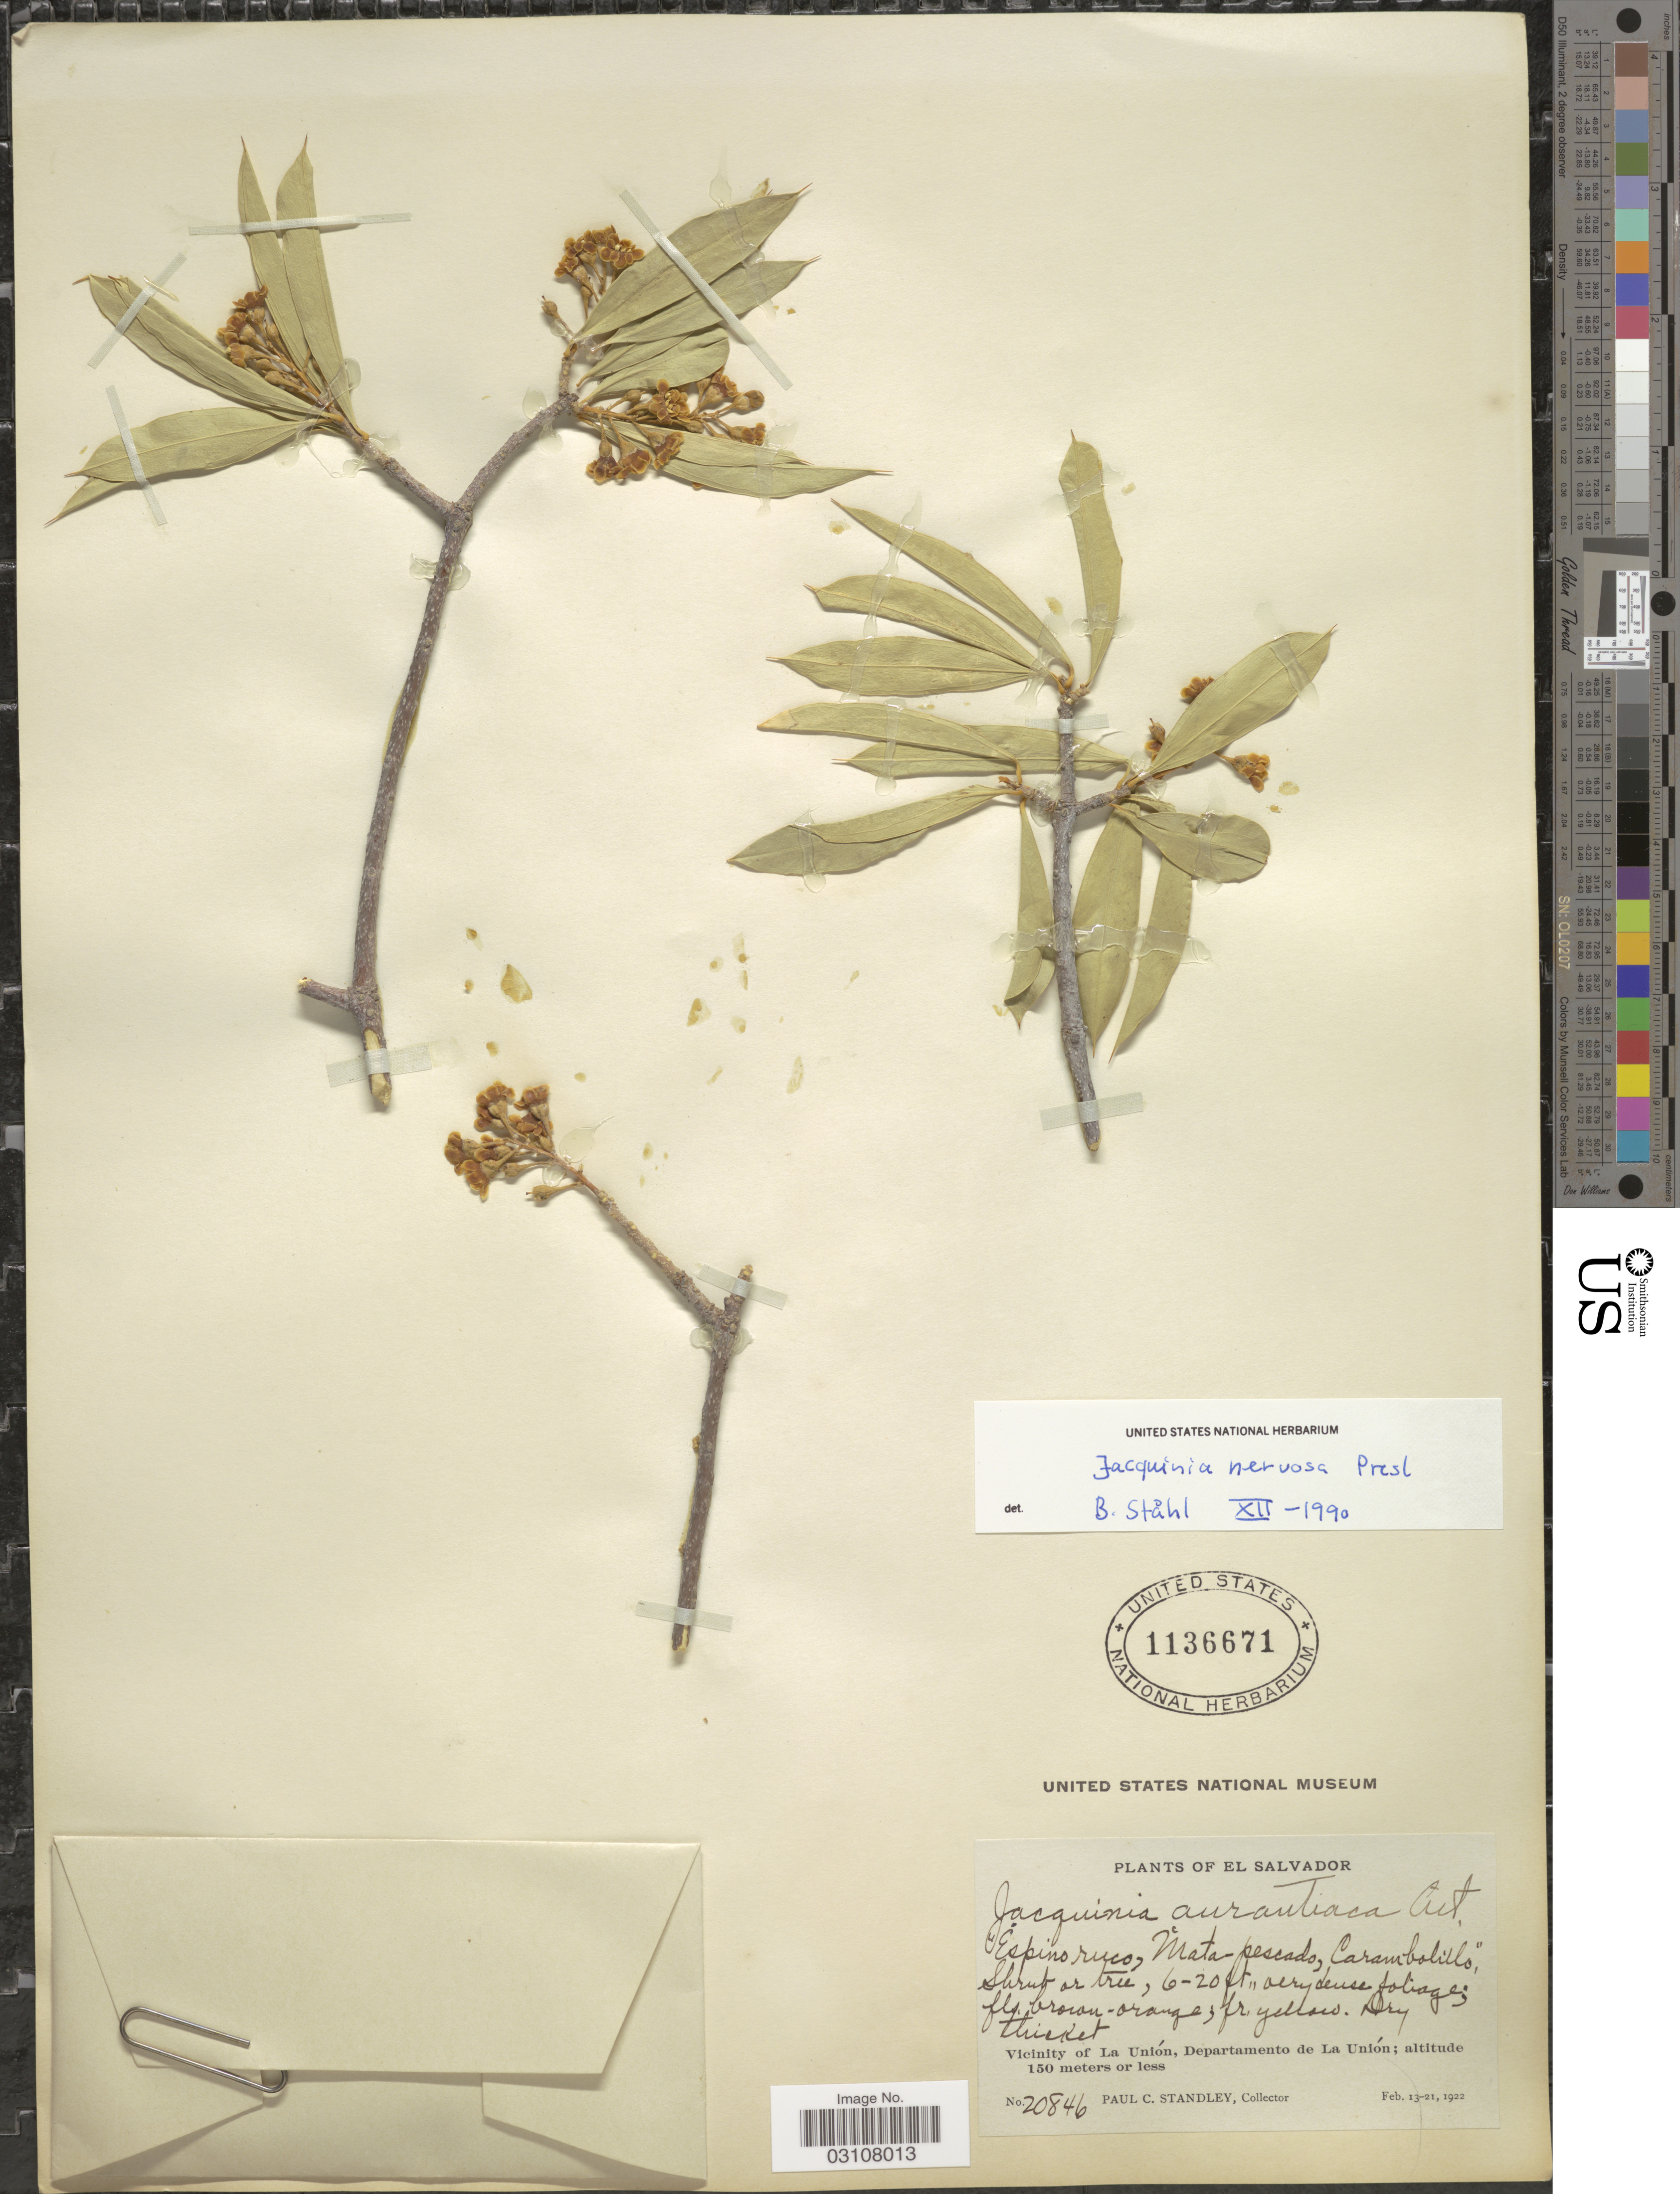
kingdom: Plantae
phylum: Tracheophyta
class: Magnoliopsida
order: Ericales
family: Primulaceae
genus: Jacquinia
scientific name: Jacquinia nervosa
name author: C. Presl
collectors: P. C. Standley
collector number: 20846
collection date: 1922-02-13/1922-02-21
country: El Salvador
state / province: La Union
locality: Vicinity of La Unión, Departamento de La Unión.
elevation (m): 150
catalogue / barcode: US 1136671